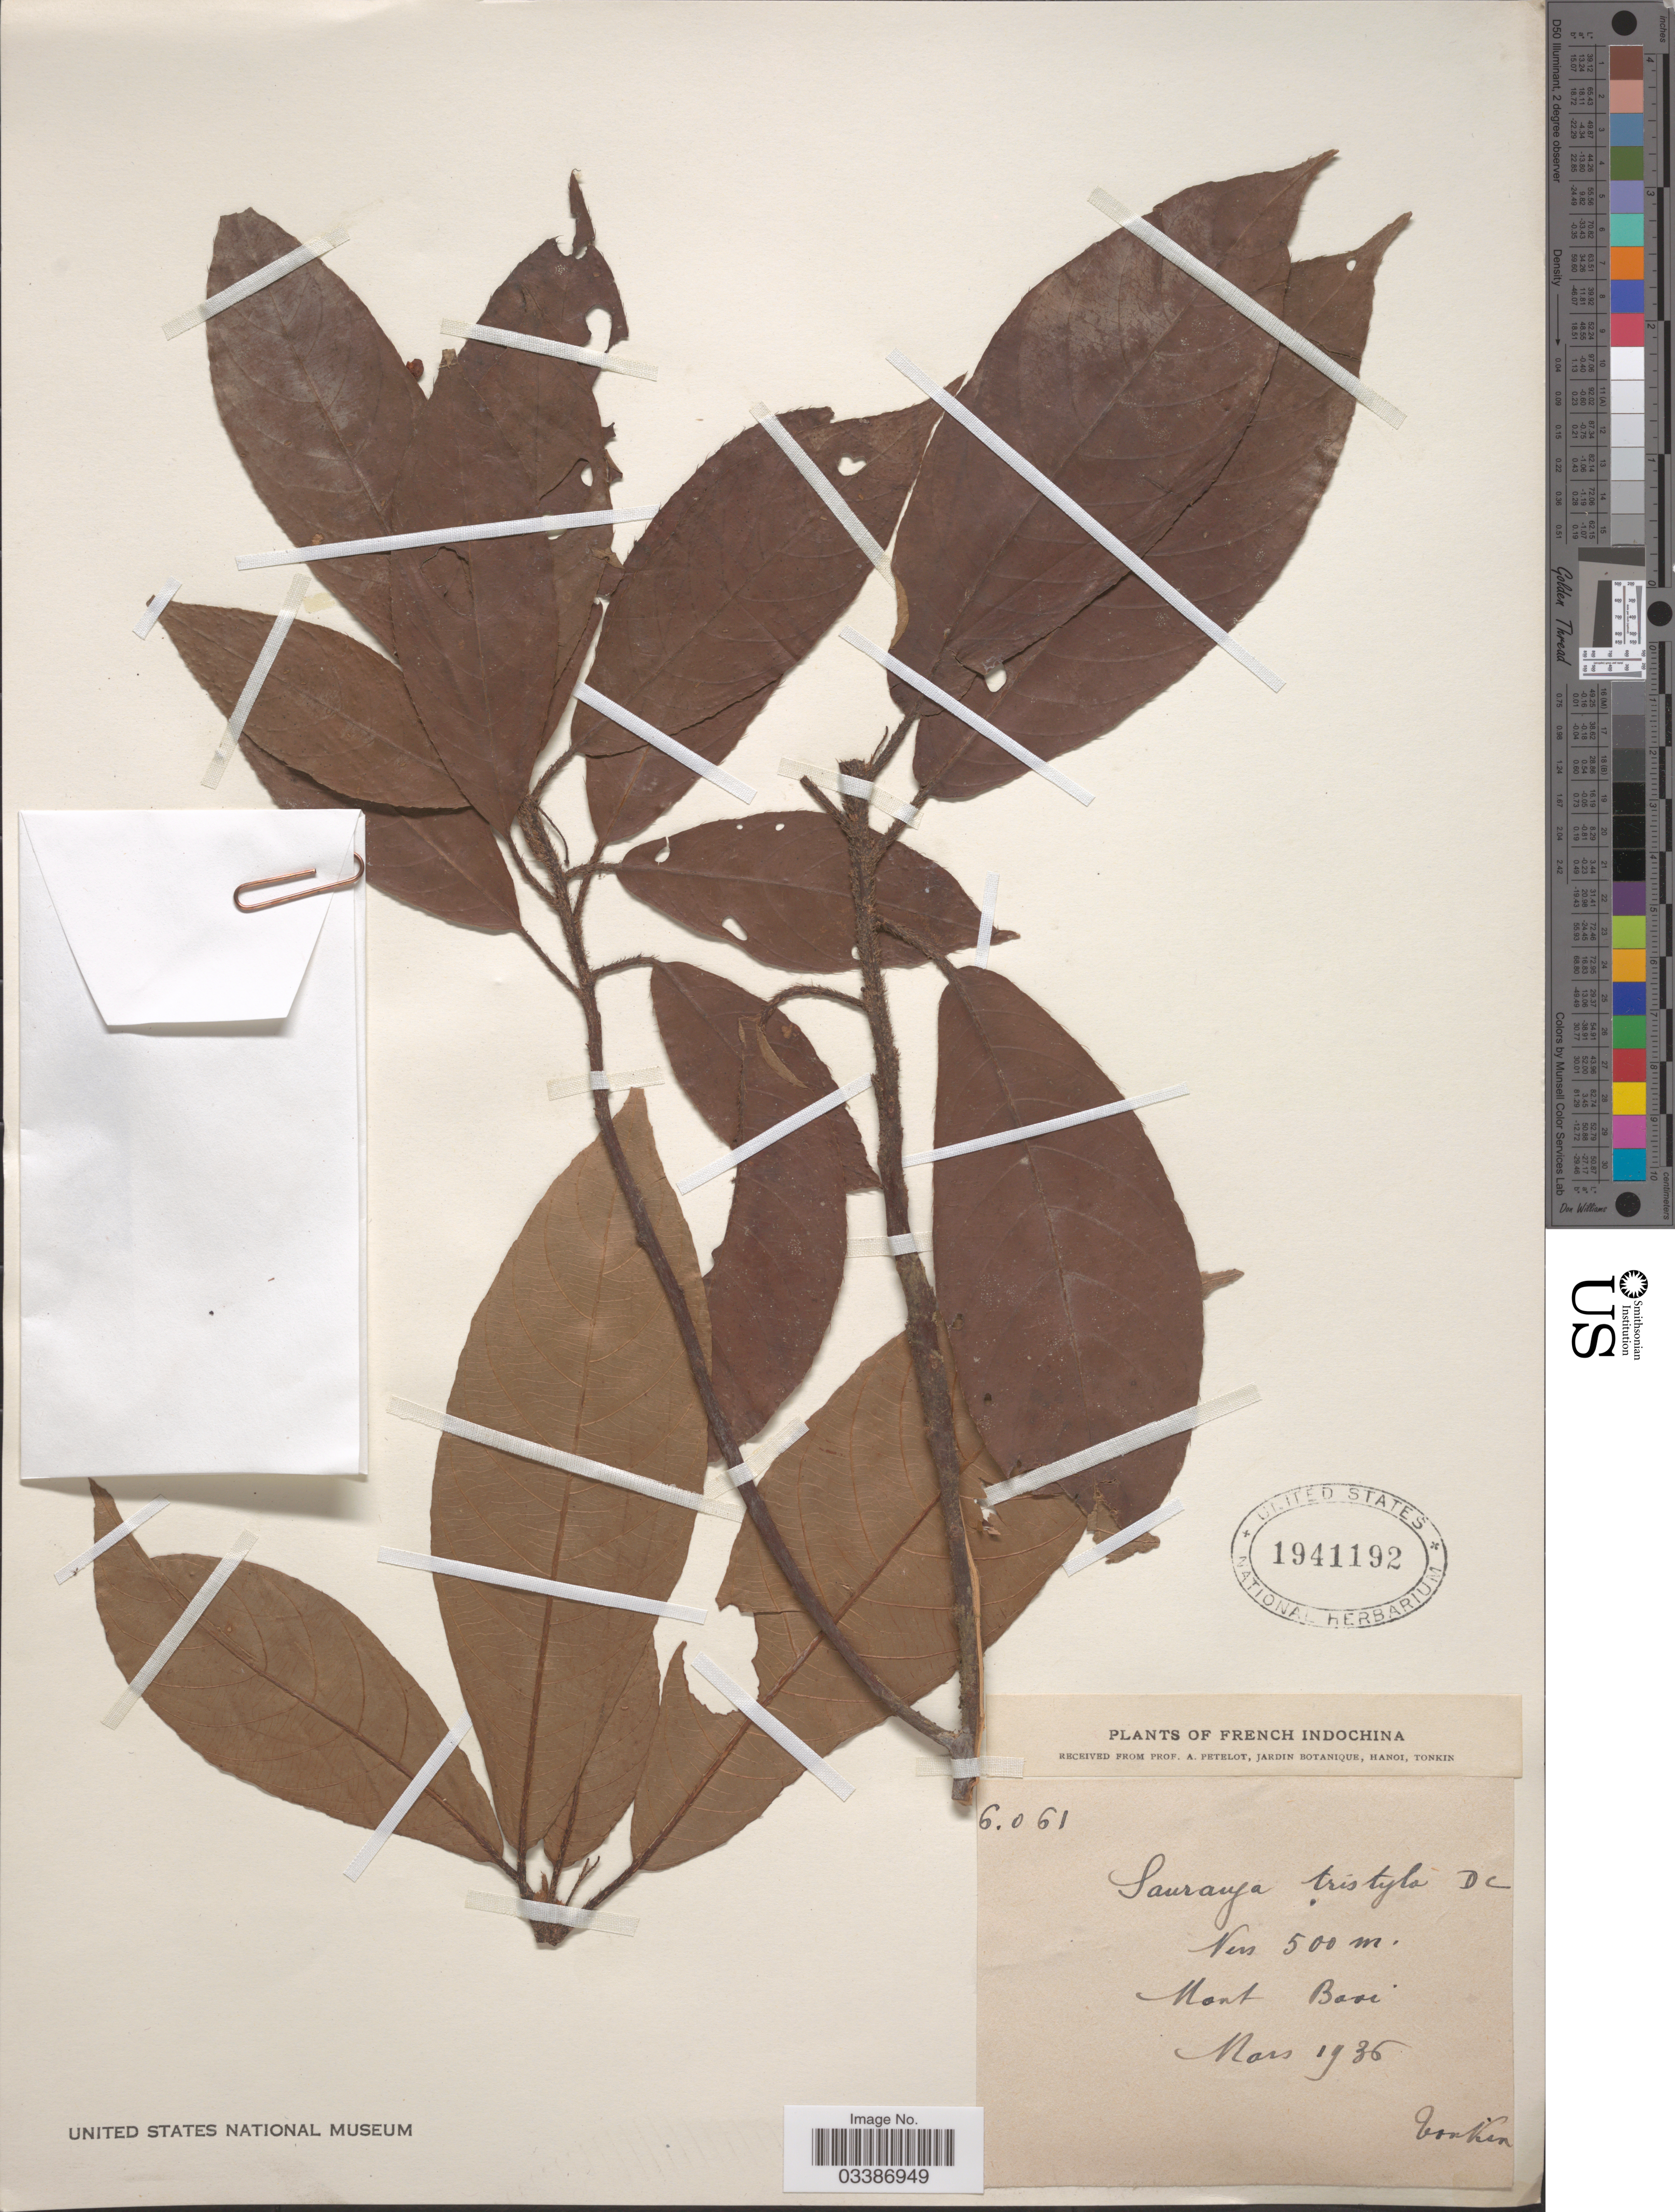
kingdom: Plantae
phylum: Tracheophyta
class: Magnoliopsida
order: Ericales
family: Actinidiaceae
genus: Saurauia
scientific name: Saurauia tristyla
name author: DC.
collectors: A. Petelot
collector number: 6061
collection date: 1936-03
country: Vietnam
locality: French Indochina. Mont Bavi.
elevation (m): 500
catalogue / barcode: US 1941192